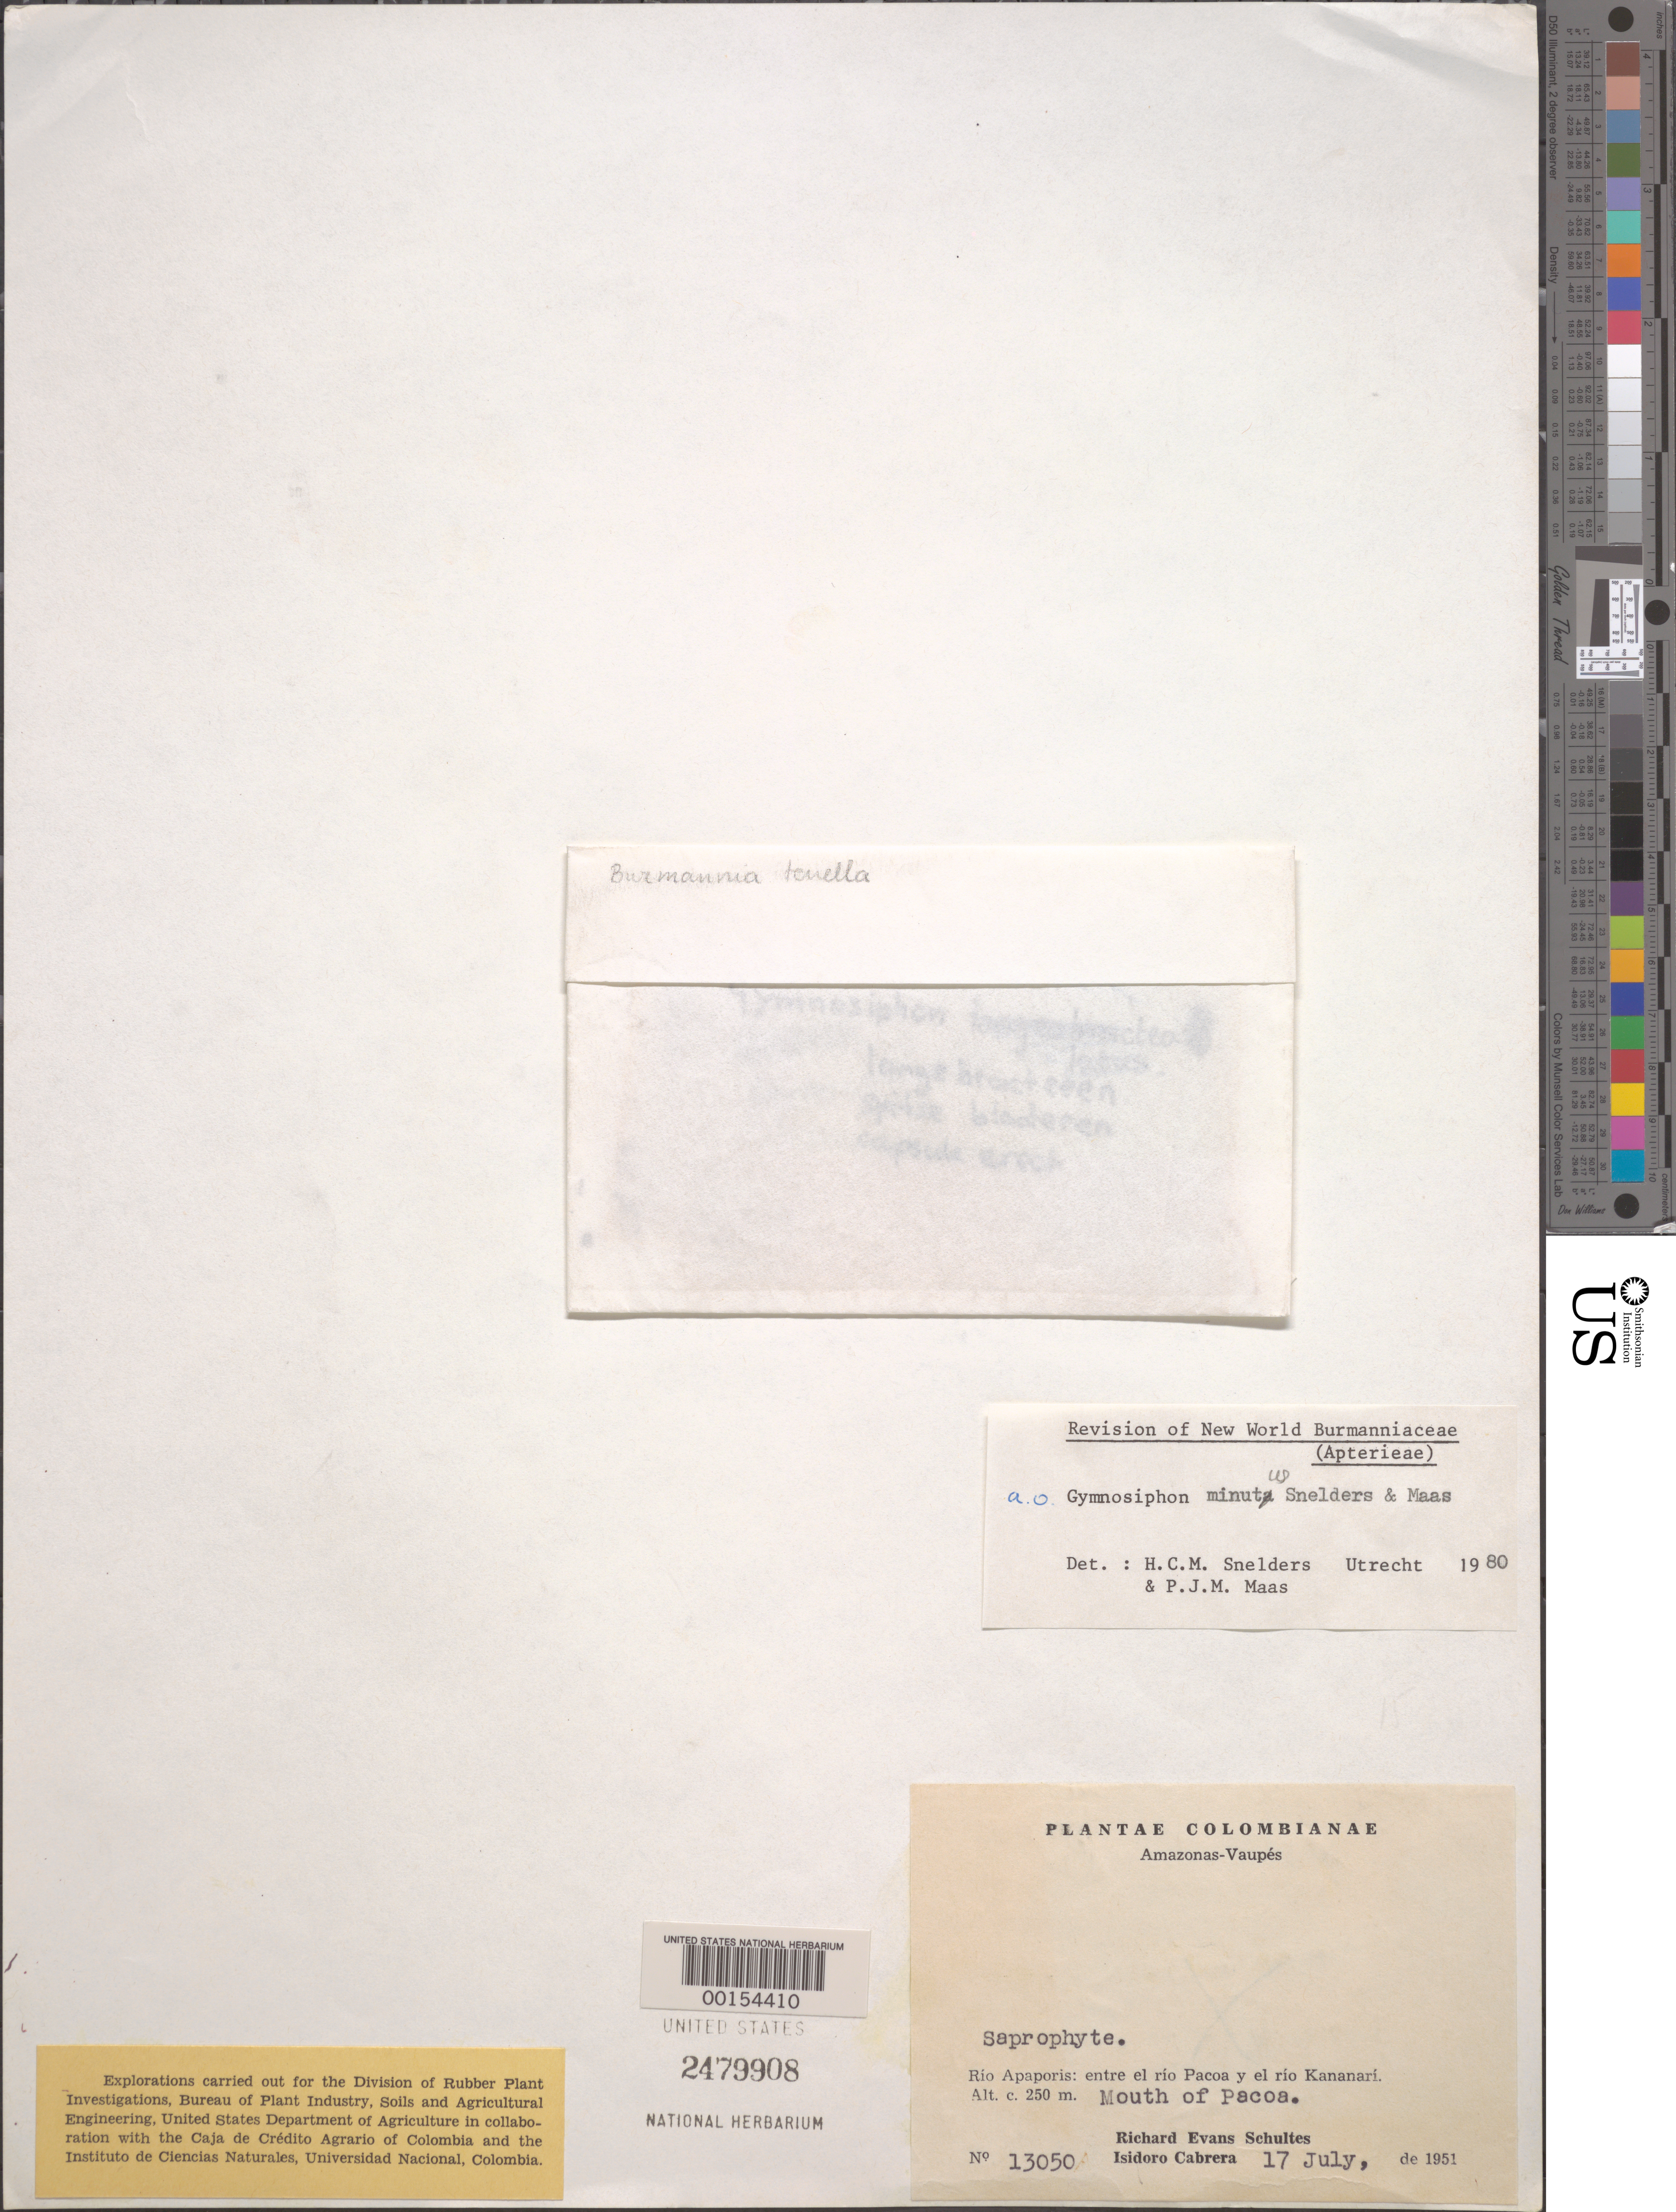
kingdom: Plantae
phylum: Tracheophyta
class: Liliopsida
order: Dioscoreales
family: Burmanniaceae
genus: Gymnosiphon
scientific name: Gymnosiphon minutus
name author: Snelders & Maas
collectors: R. E. Schultes & I. Cabrera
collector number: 13050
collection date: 1951-07-17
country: Colombia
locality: Amazonas-Vaupés. Río Apaporis: entre el río Pacoa y el río Kananarí. Mouth of Pacoa.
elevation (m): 250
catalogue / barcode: US 2479908